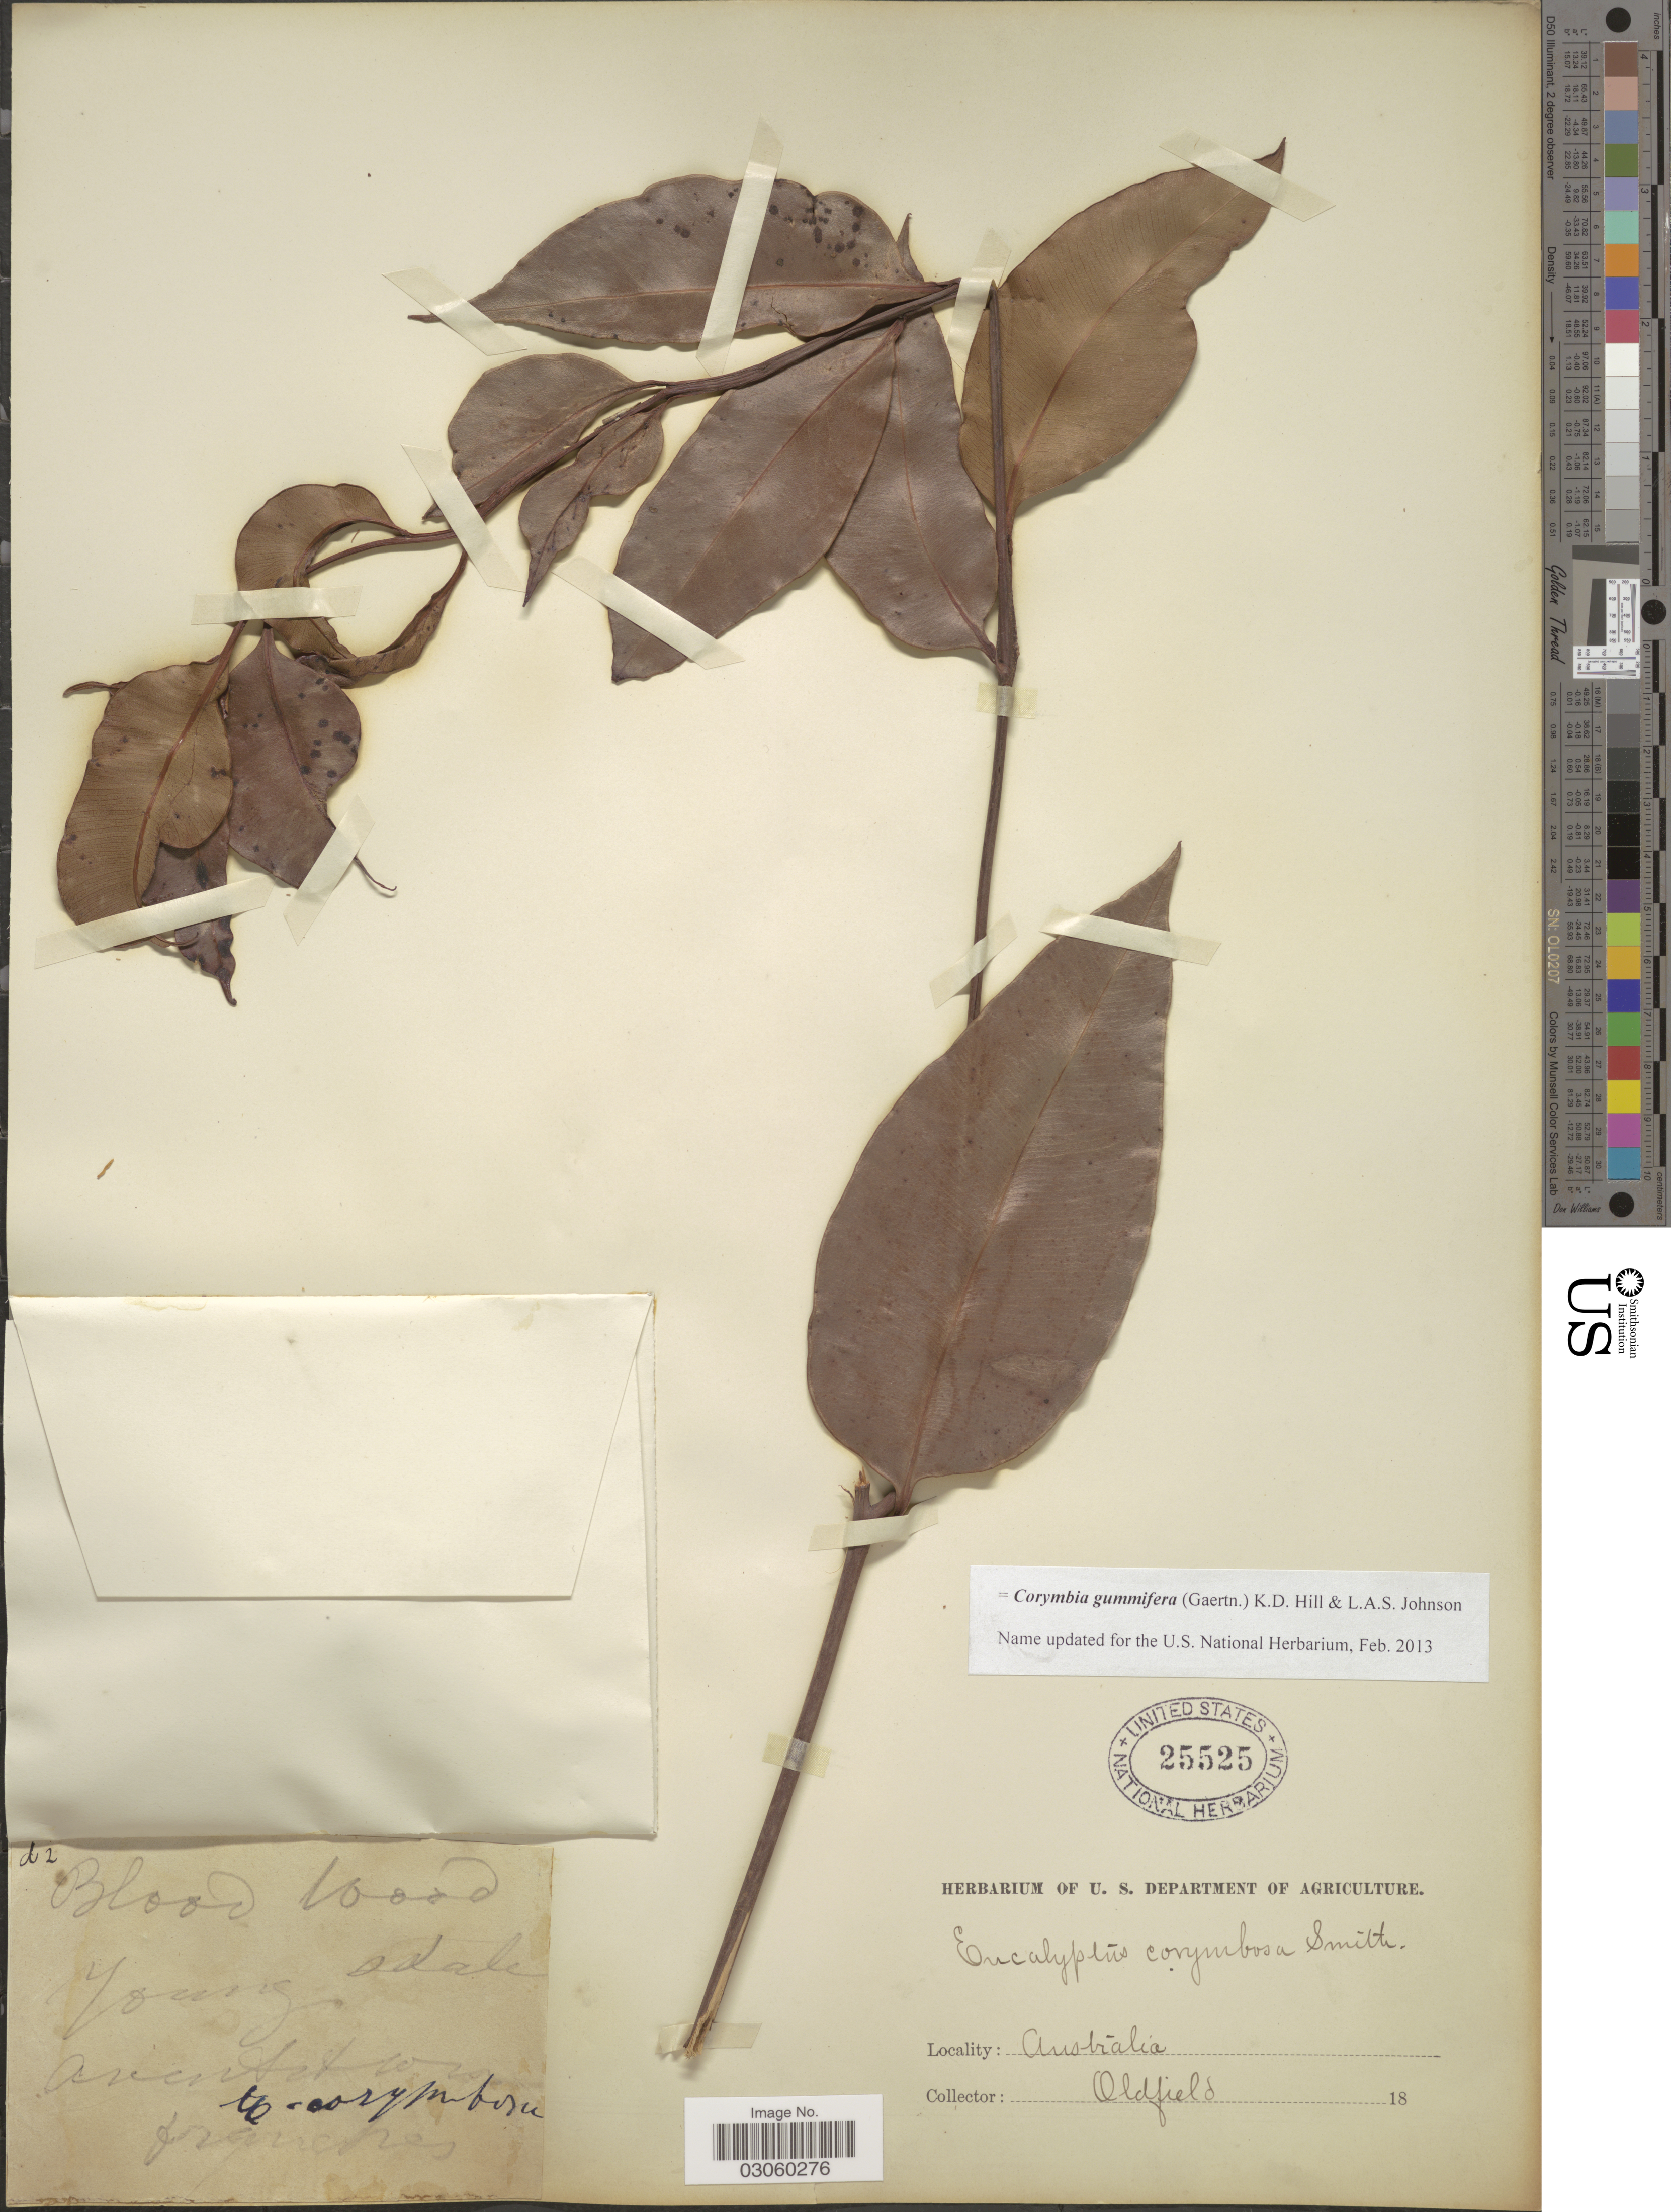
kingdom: Plantae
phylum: Tracheophyta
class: Magnoliopsida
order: Myrtales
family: Myrtaceae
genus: Corymbia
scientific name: Corymbia gummifera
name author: (Gaertn.) K.D. Hill & L.A.S. Johnson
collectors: Oldfield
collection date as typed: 18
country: Australia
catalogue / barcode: US 25525